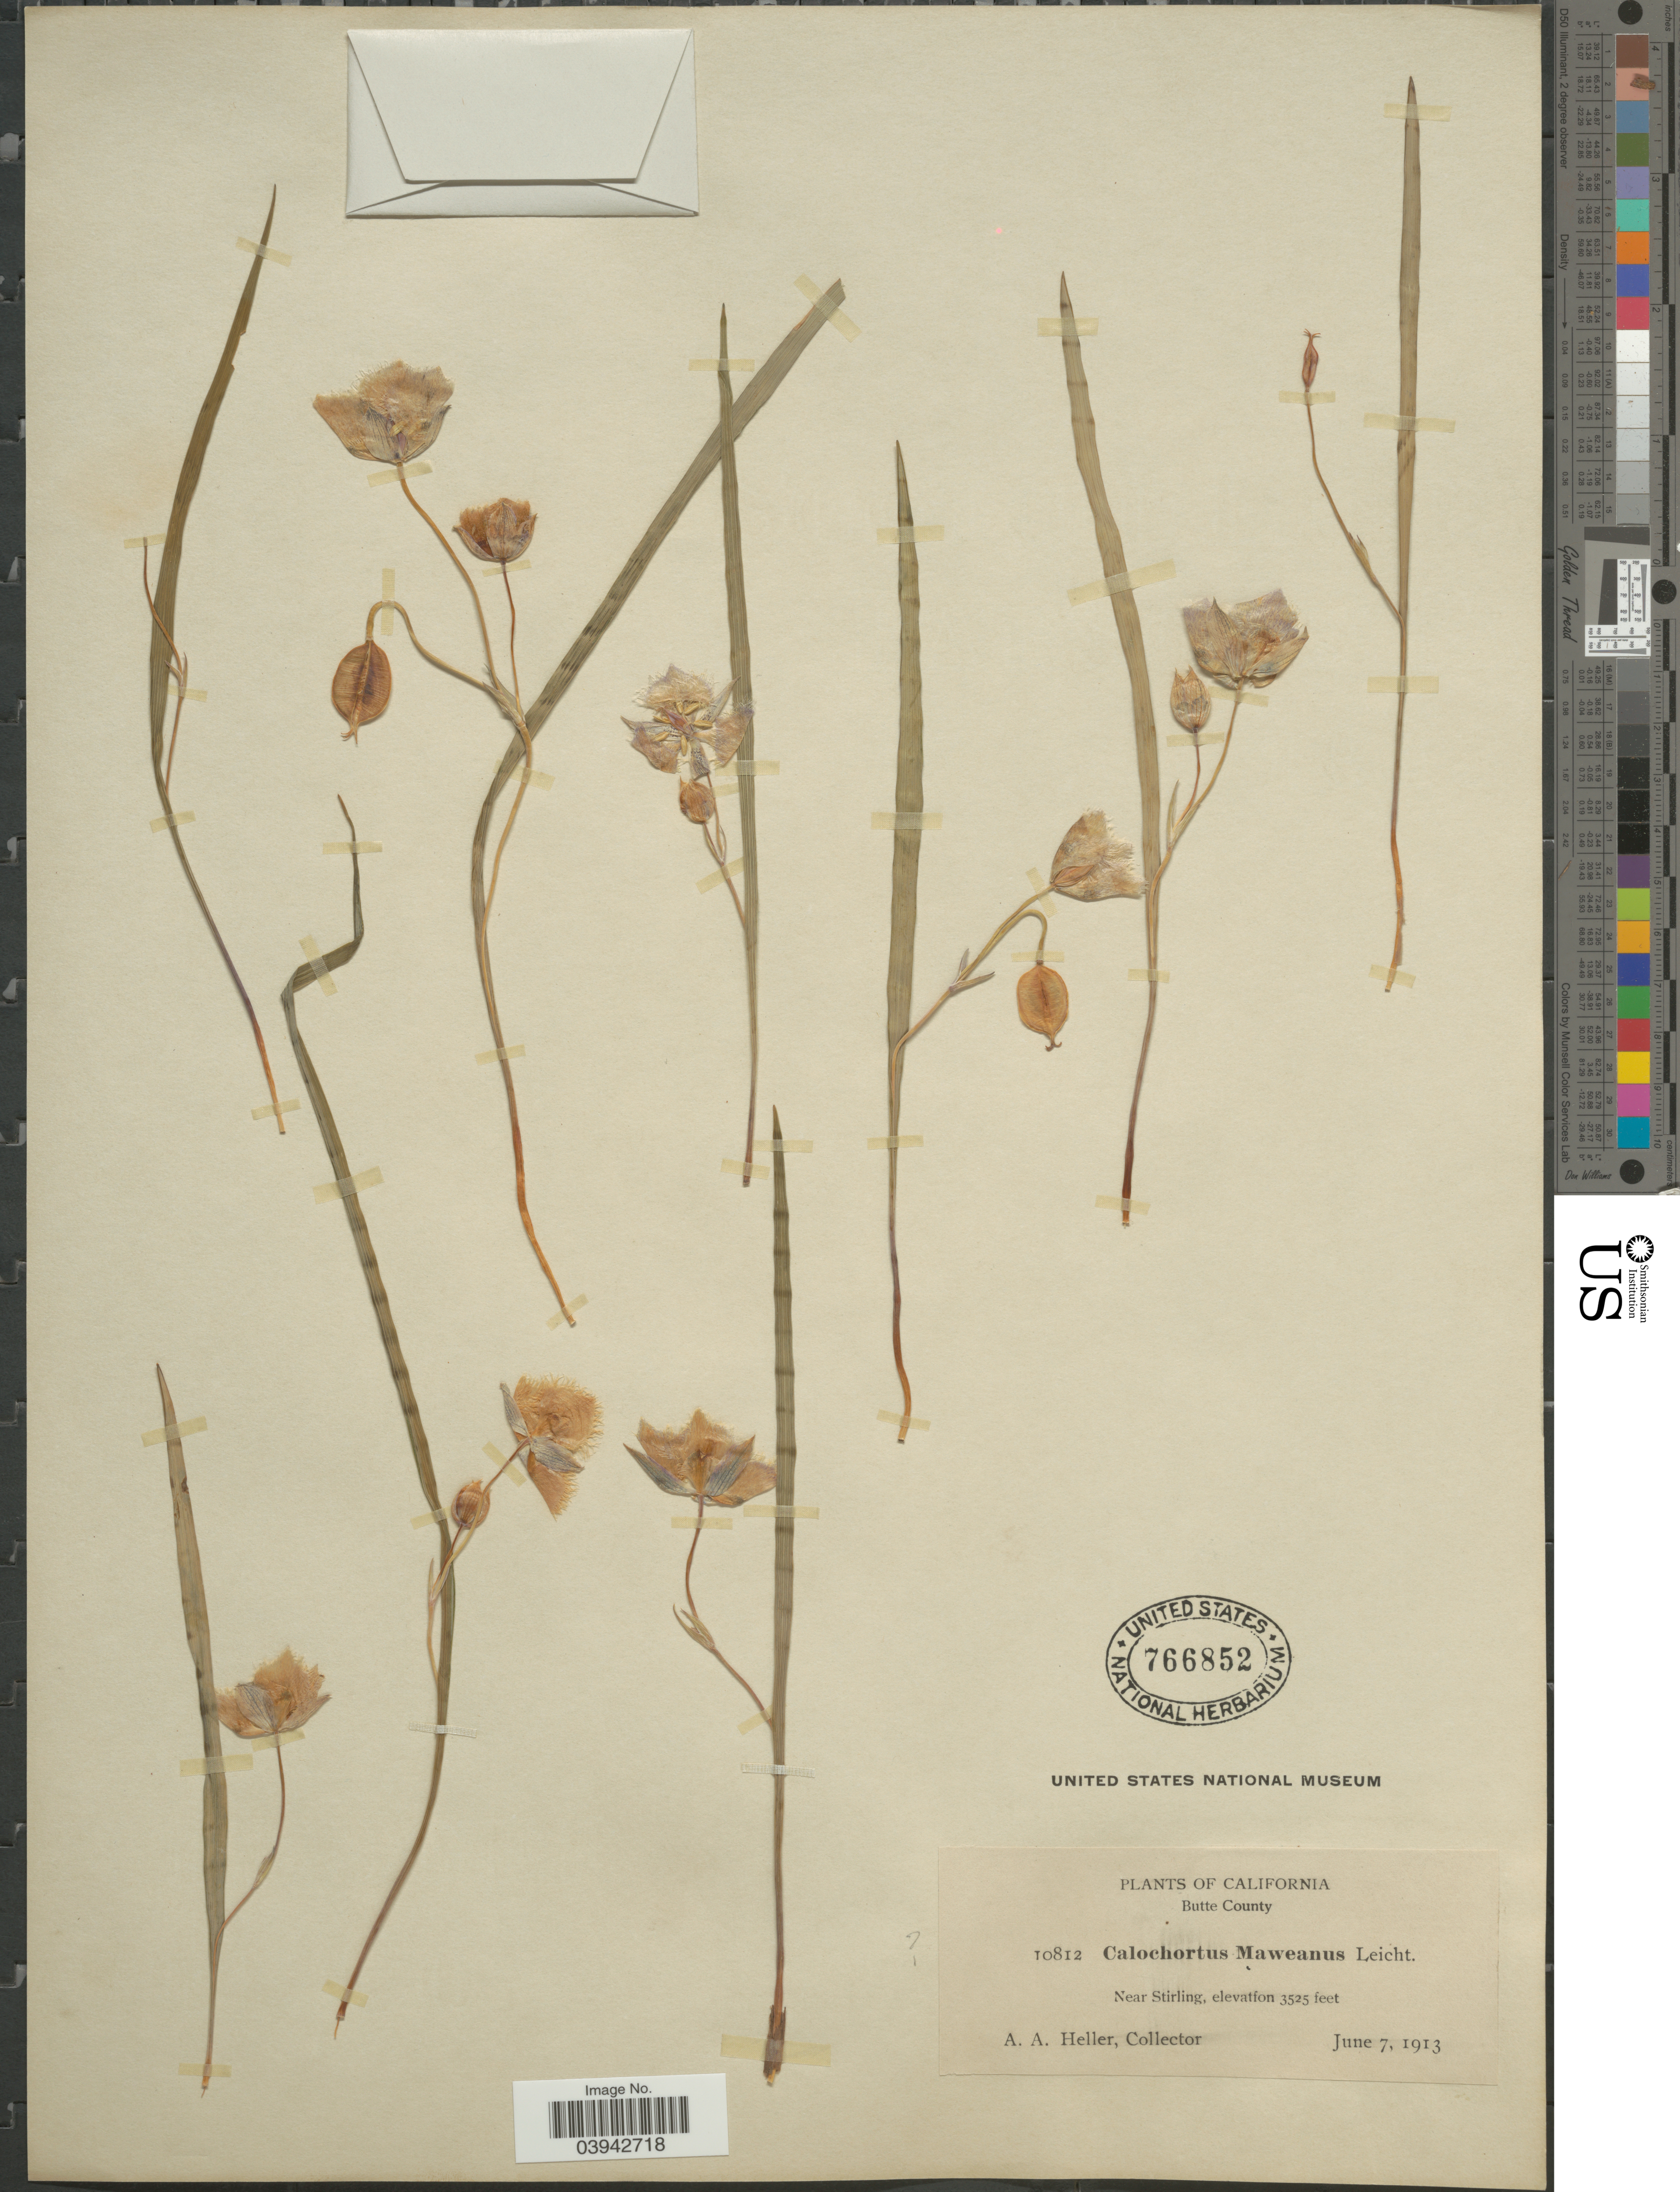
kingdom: Plantae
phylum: Tracheophyta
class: Liliopsida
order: Liliales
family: Liliaceae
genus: Calochortus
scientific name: Calochortus maweanus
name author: Leichtlin ex Baker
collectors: A. A. Heller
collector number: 10812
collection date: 1913-06-07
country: United States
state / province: California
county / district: Butte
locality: Butte County. Near Stirling.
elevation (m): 1074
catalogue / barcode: US 766852